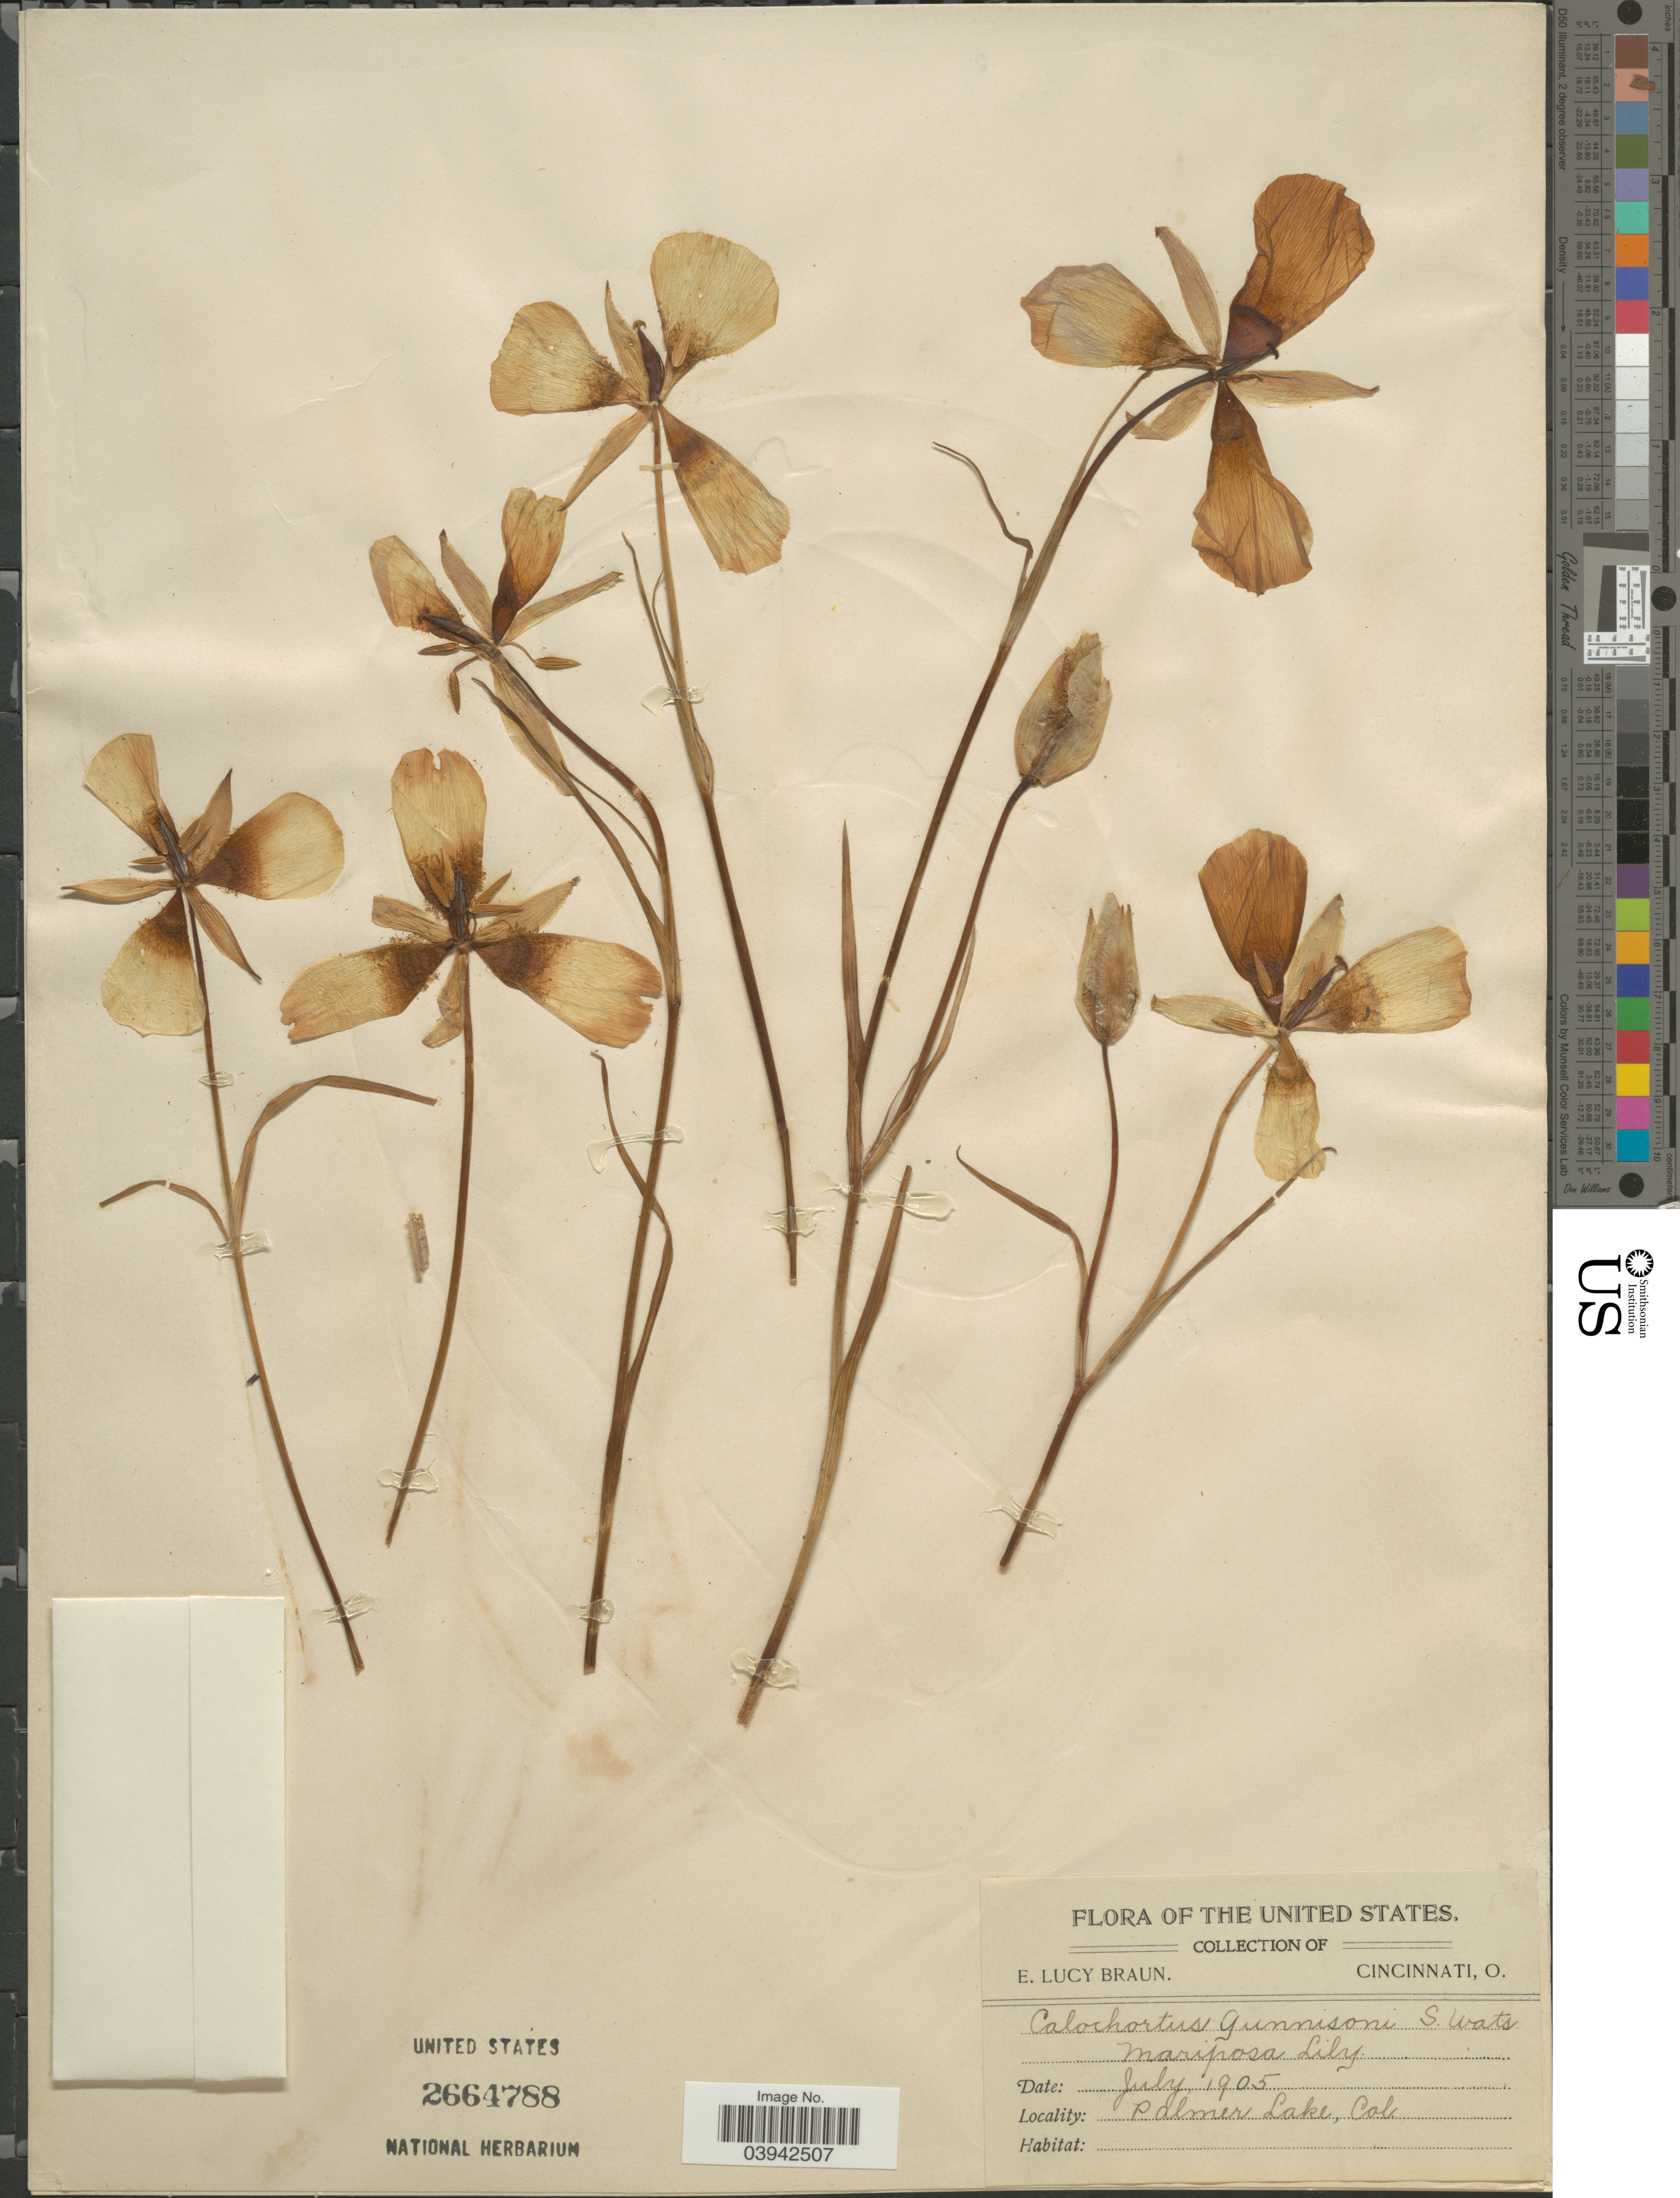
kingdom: Plantae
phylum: Tracheophyta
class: Liliopsida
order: Liliales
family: Liliaceae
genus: Calochortus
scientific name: Calochortus gunnisonii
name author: S. Watson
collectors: E. L. Braun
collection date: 1905-07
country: United States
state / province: Colorado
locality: Palmer Lake.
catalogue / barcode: US 2664788